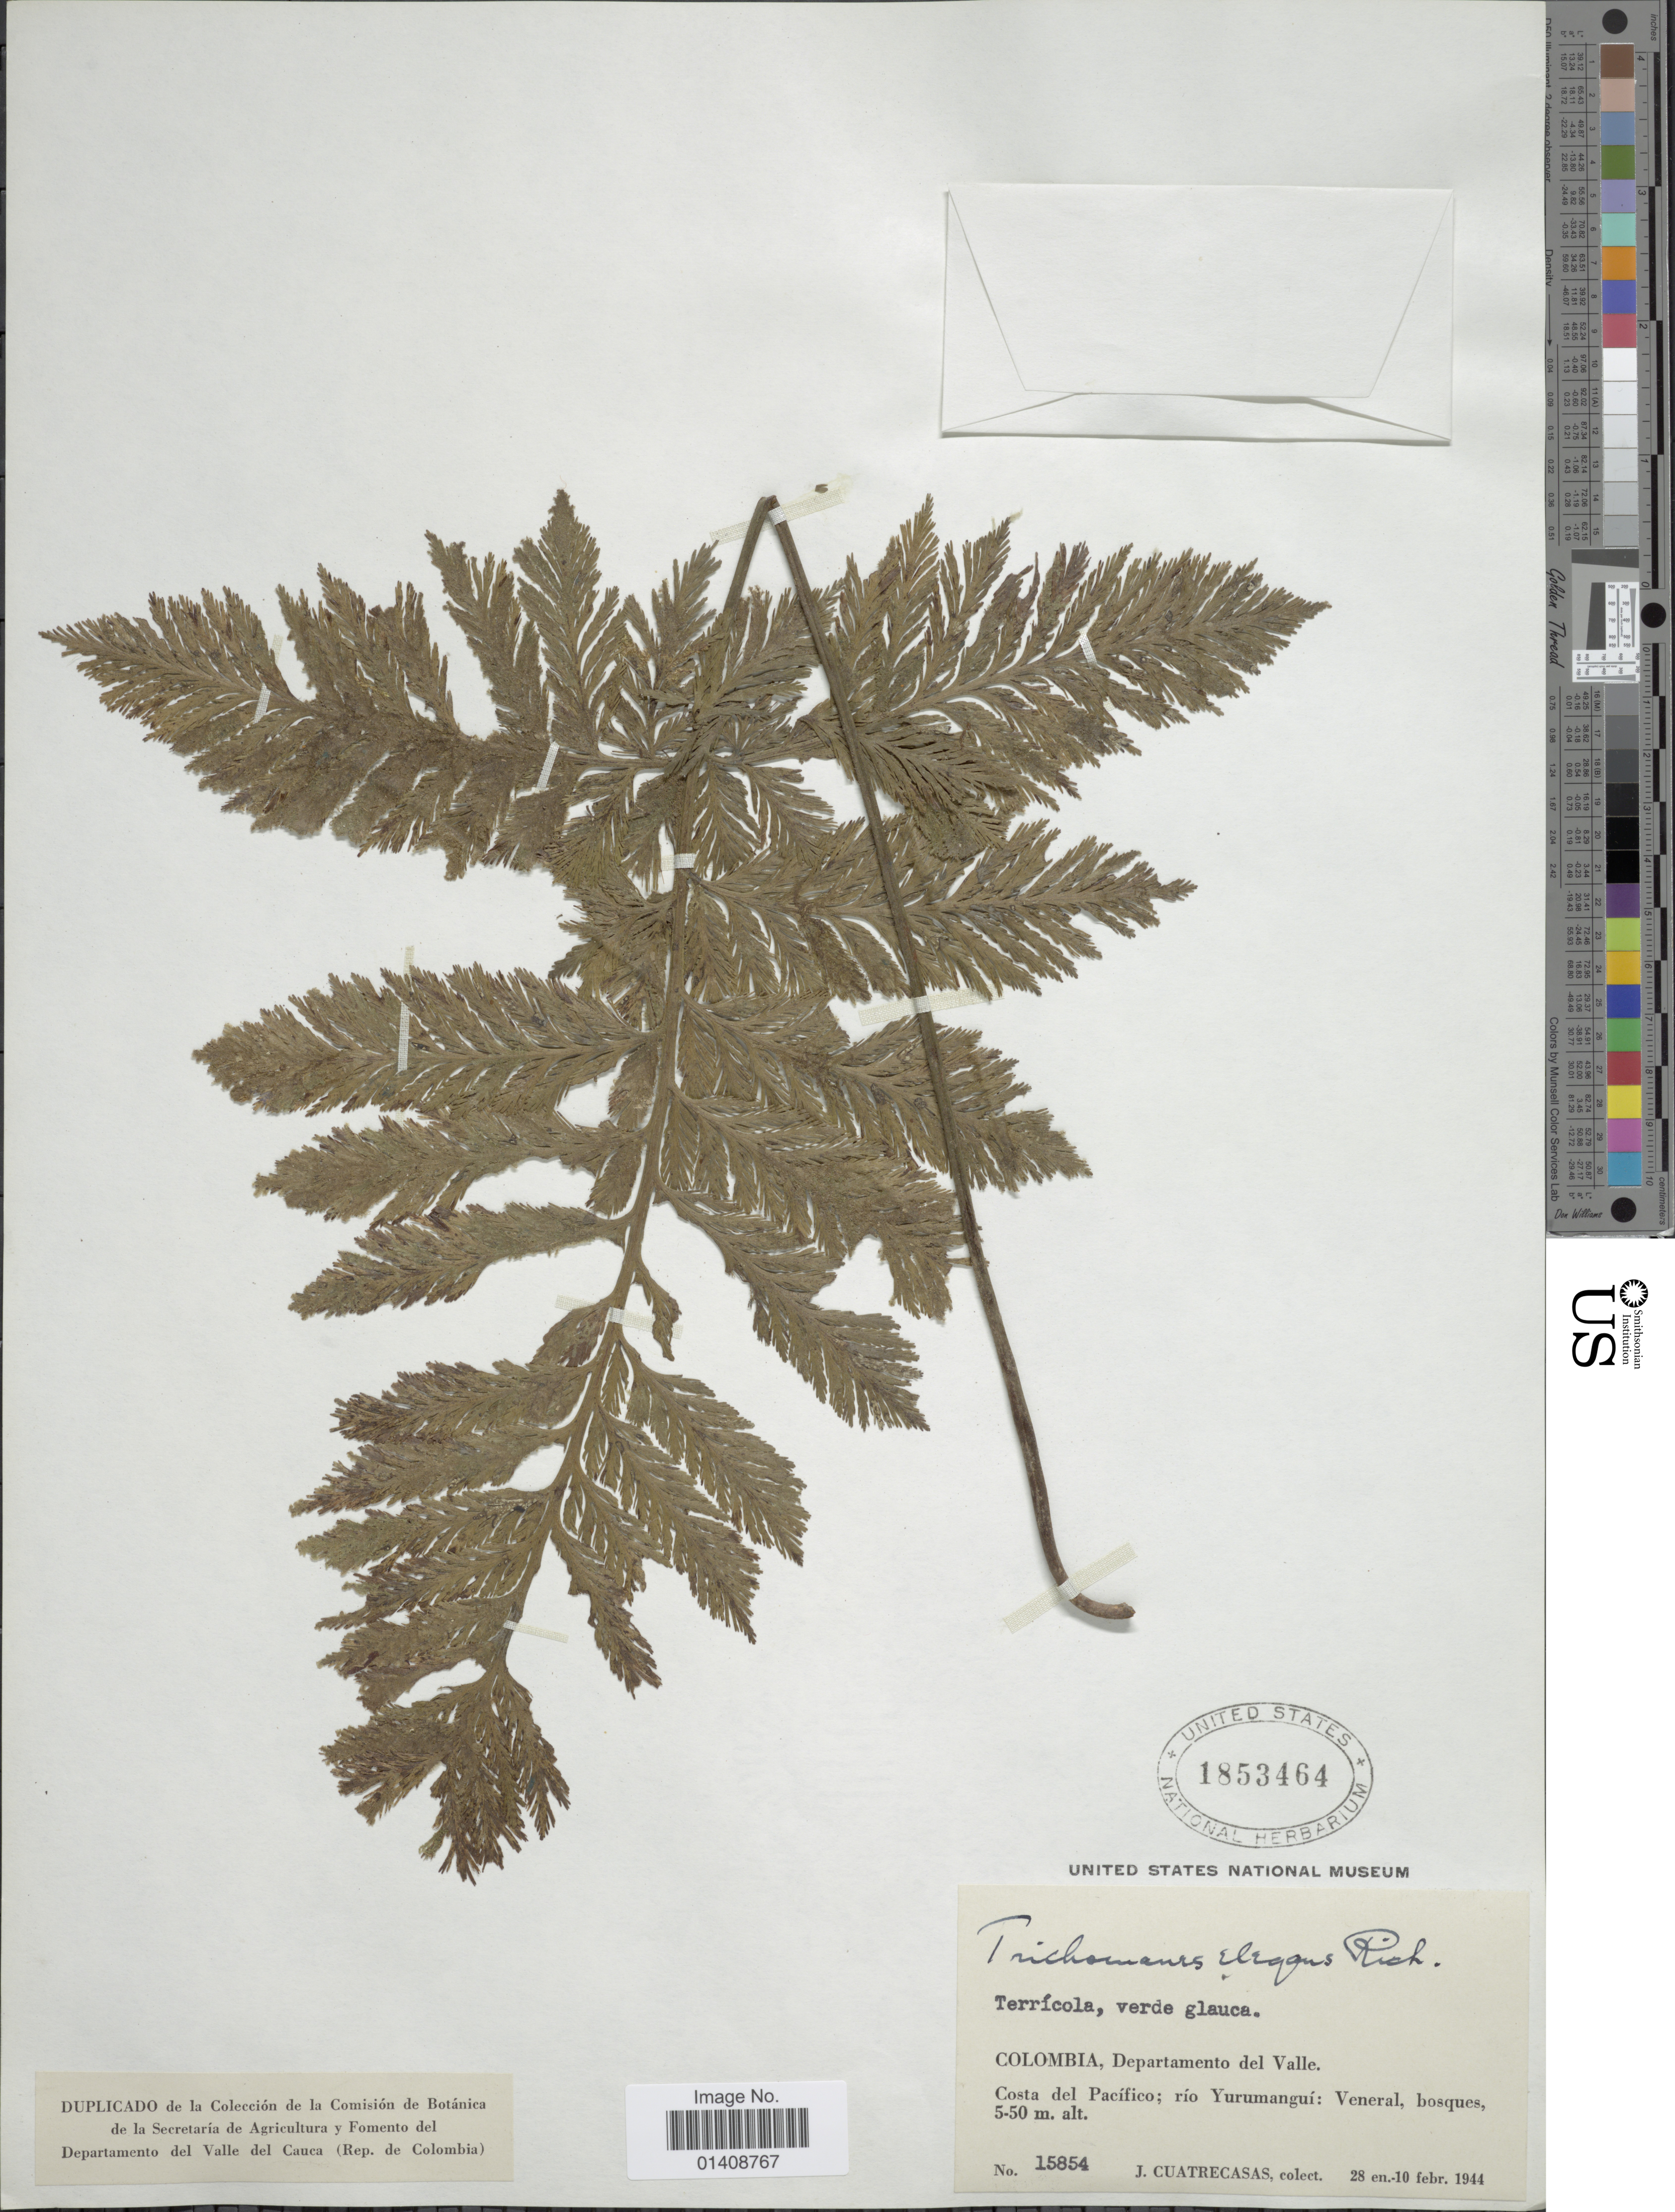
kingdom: Plantae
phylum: Tracheophyta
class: Polypodiopsida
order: Hymenophyllales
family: Hymenophyllaceae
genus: Trichomanes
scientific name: Trichomanes elegans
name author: Rich.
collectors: J. Cuatrecasas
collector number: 15854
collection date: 1944-02-10/1944-02-28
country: Colombia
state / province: Valle del Cauca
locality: Departamento del Valle. Costa del Pacifico; rio Yurumangui.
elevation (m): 5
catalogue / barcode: US 1853464